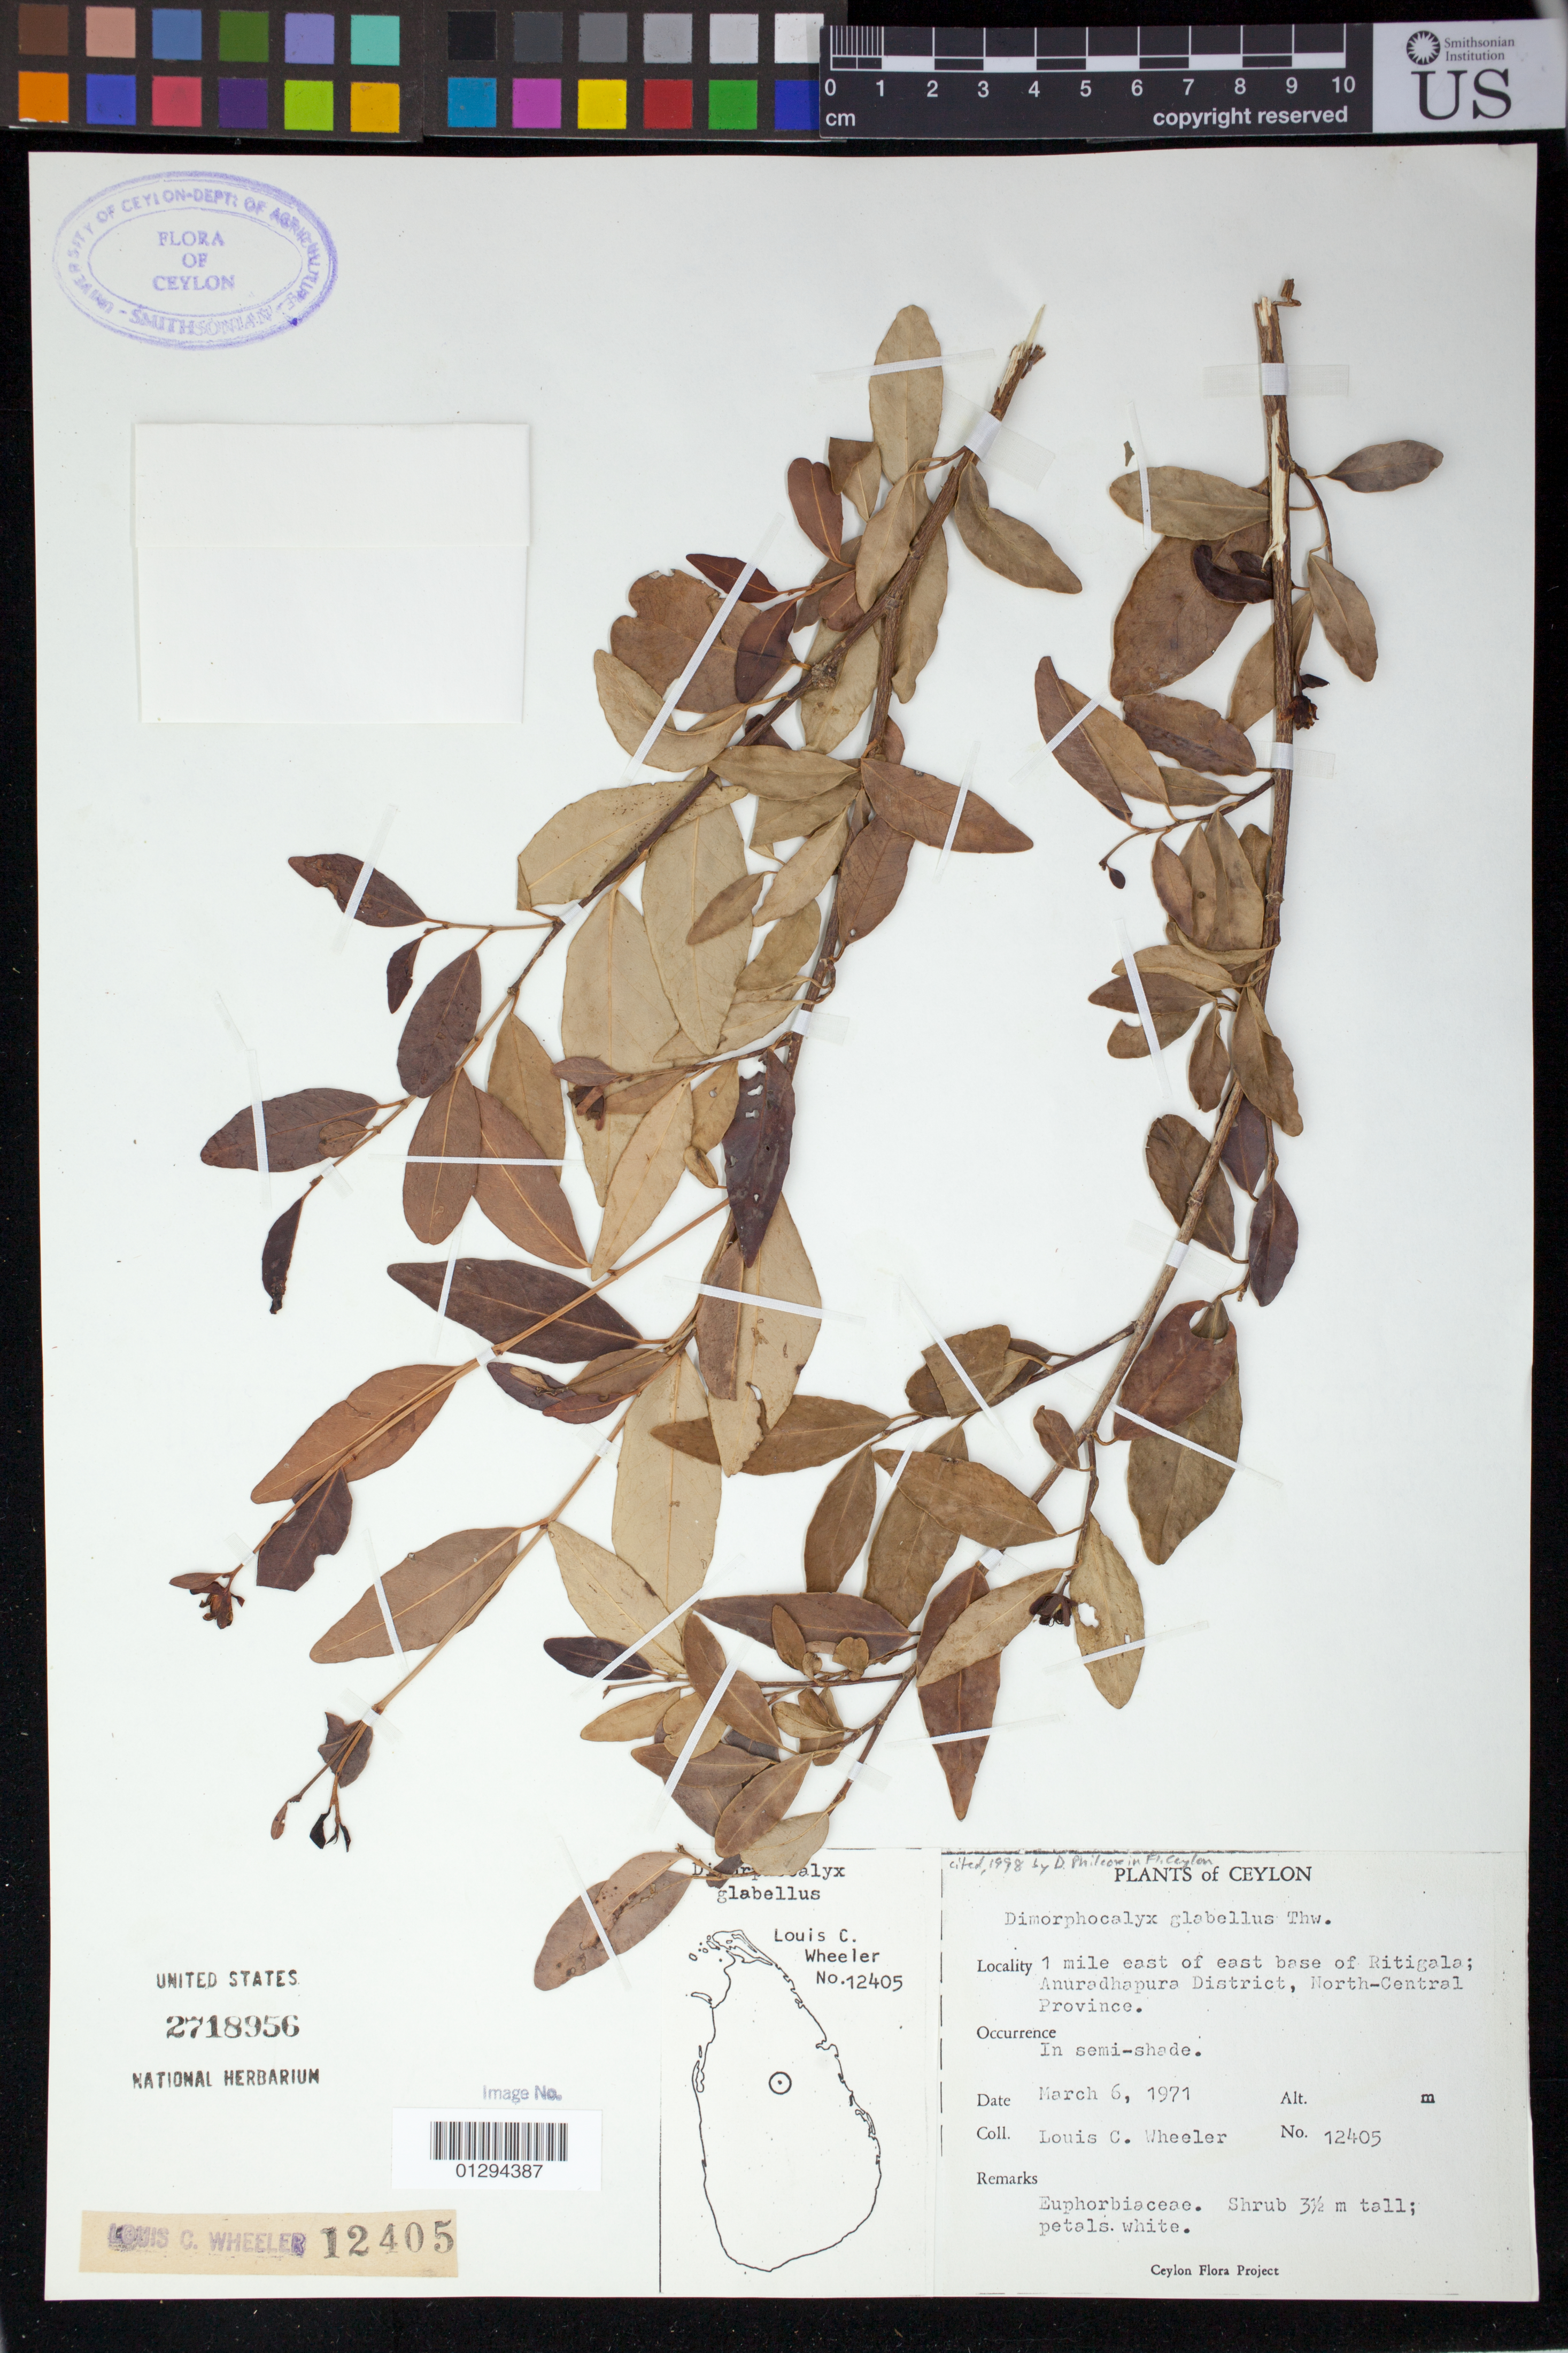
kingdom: Plantae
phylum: Tracheophyta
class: Magnoliopsida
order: Malpighiales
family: Euphorbiaceae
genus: Dimorphocalyx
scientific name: Dimorphocalyx glabellus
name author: Thwaites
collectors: L. C. Wheeler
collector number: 12405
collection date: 1971-03-06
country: Sri Lanka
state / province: North Central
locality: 1 mile east of east base of Ritigala; Anuradhapura District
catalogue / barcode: US 2718956